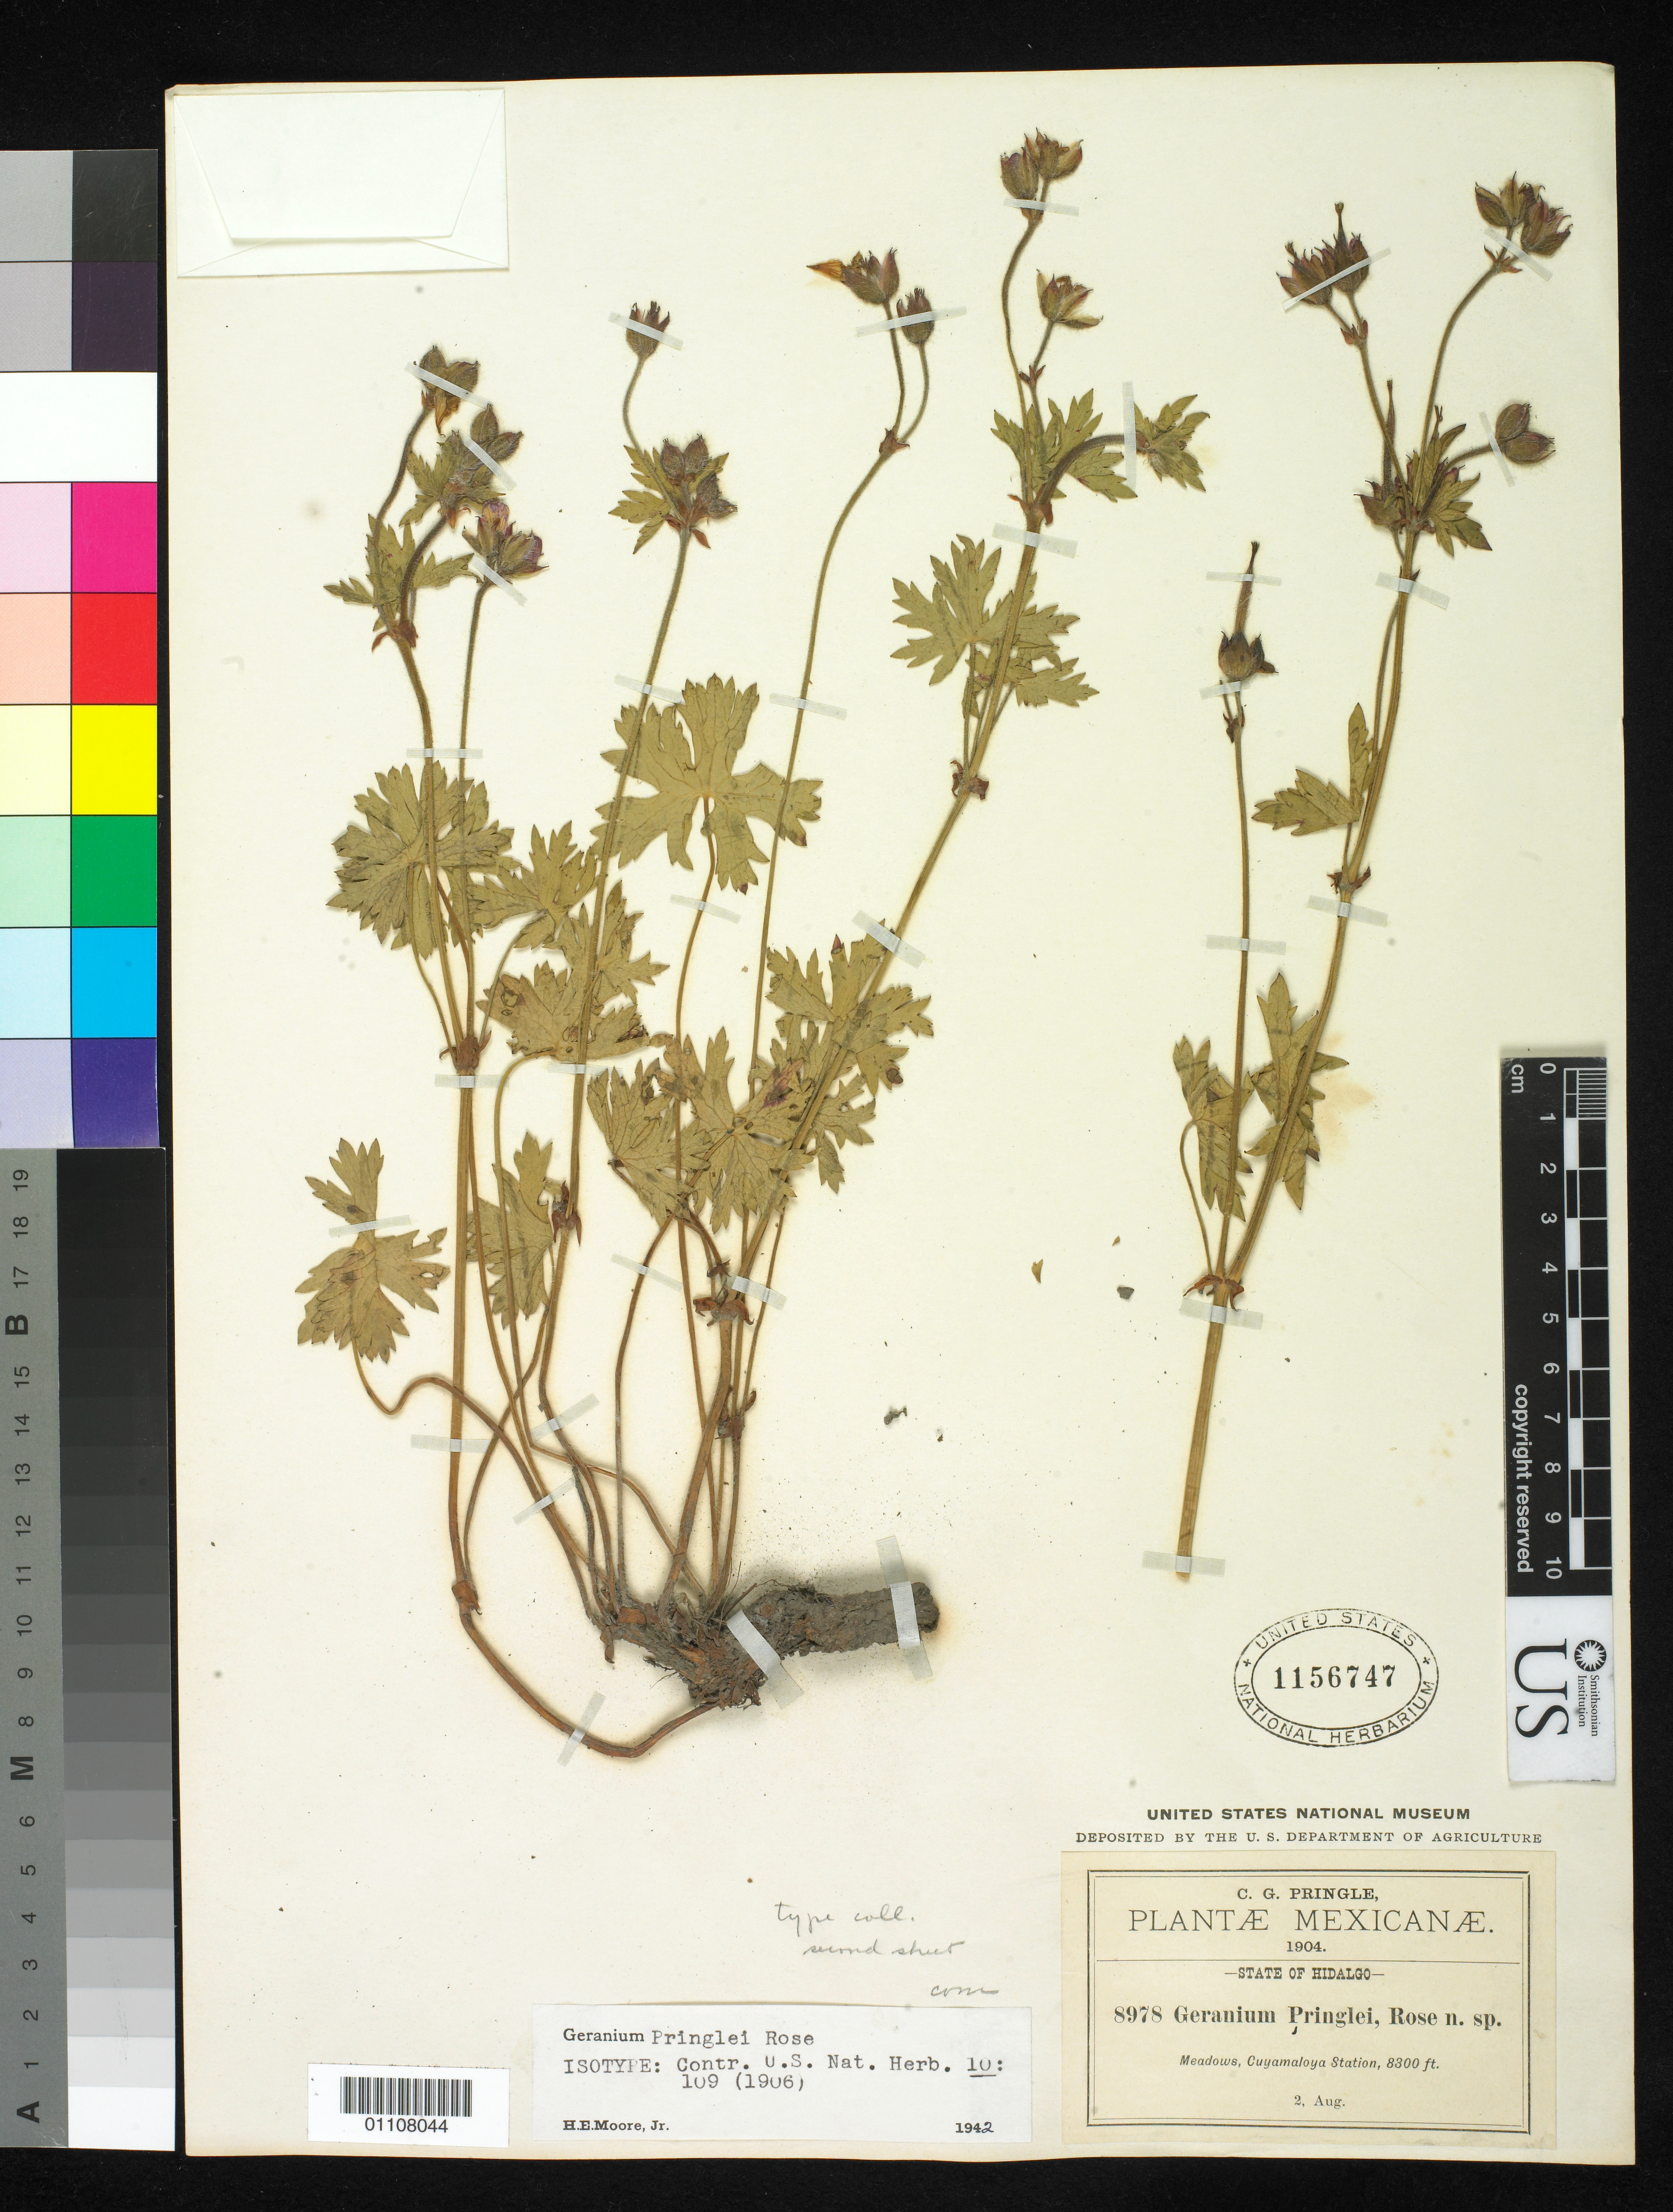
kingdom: Plantae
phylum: Tracheophyta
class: Magnoliopsida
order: Geraniales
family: Geraniaceae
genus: Geranium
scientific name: Geranium pringlei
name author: Rose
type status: Isotype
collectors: C. G. Pringle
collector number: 8978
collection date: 1904-08-02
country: Mexico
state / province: Hidalgo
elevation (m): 2530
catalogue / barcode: US 1156747